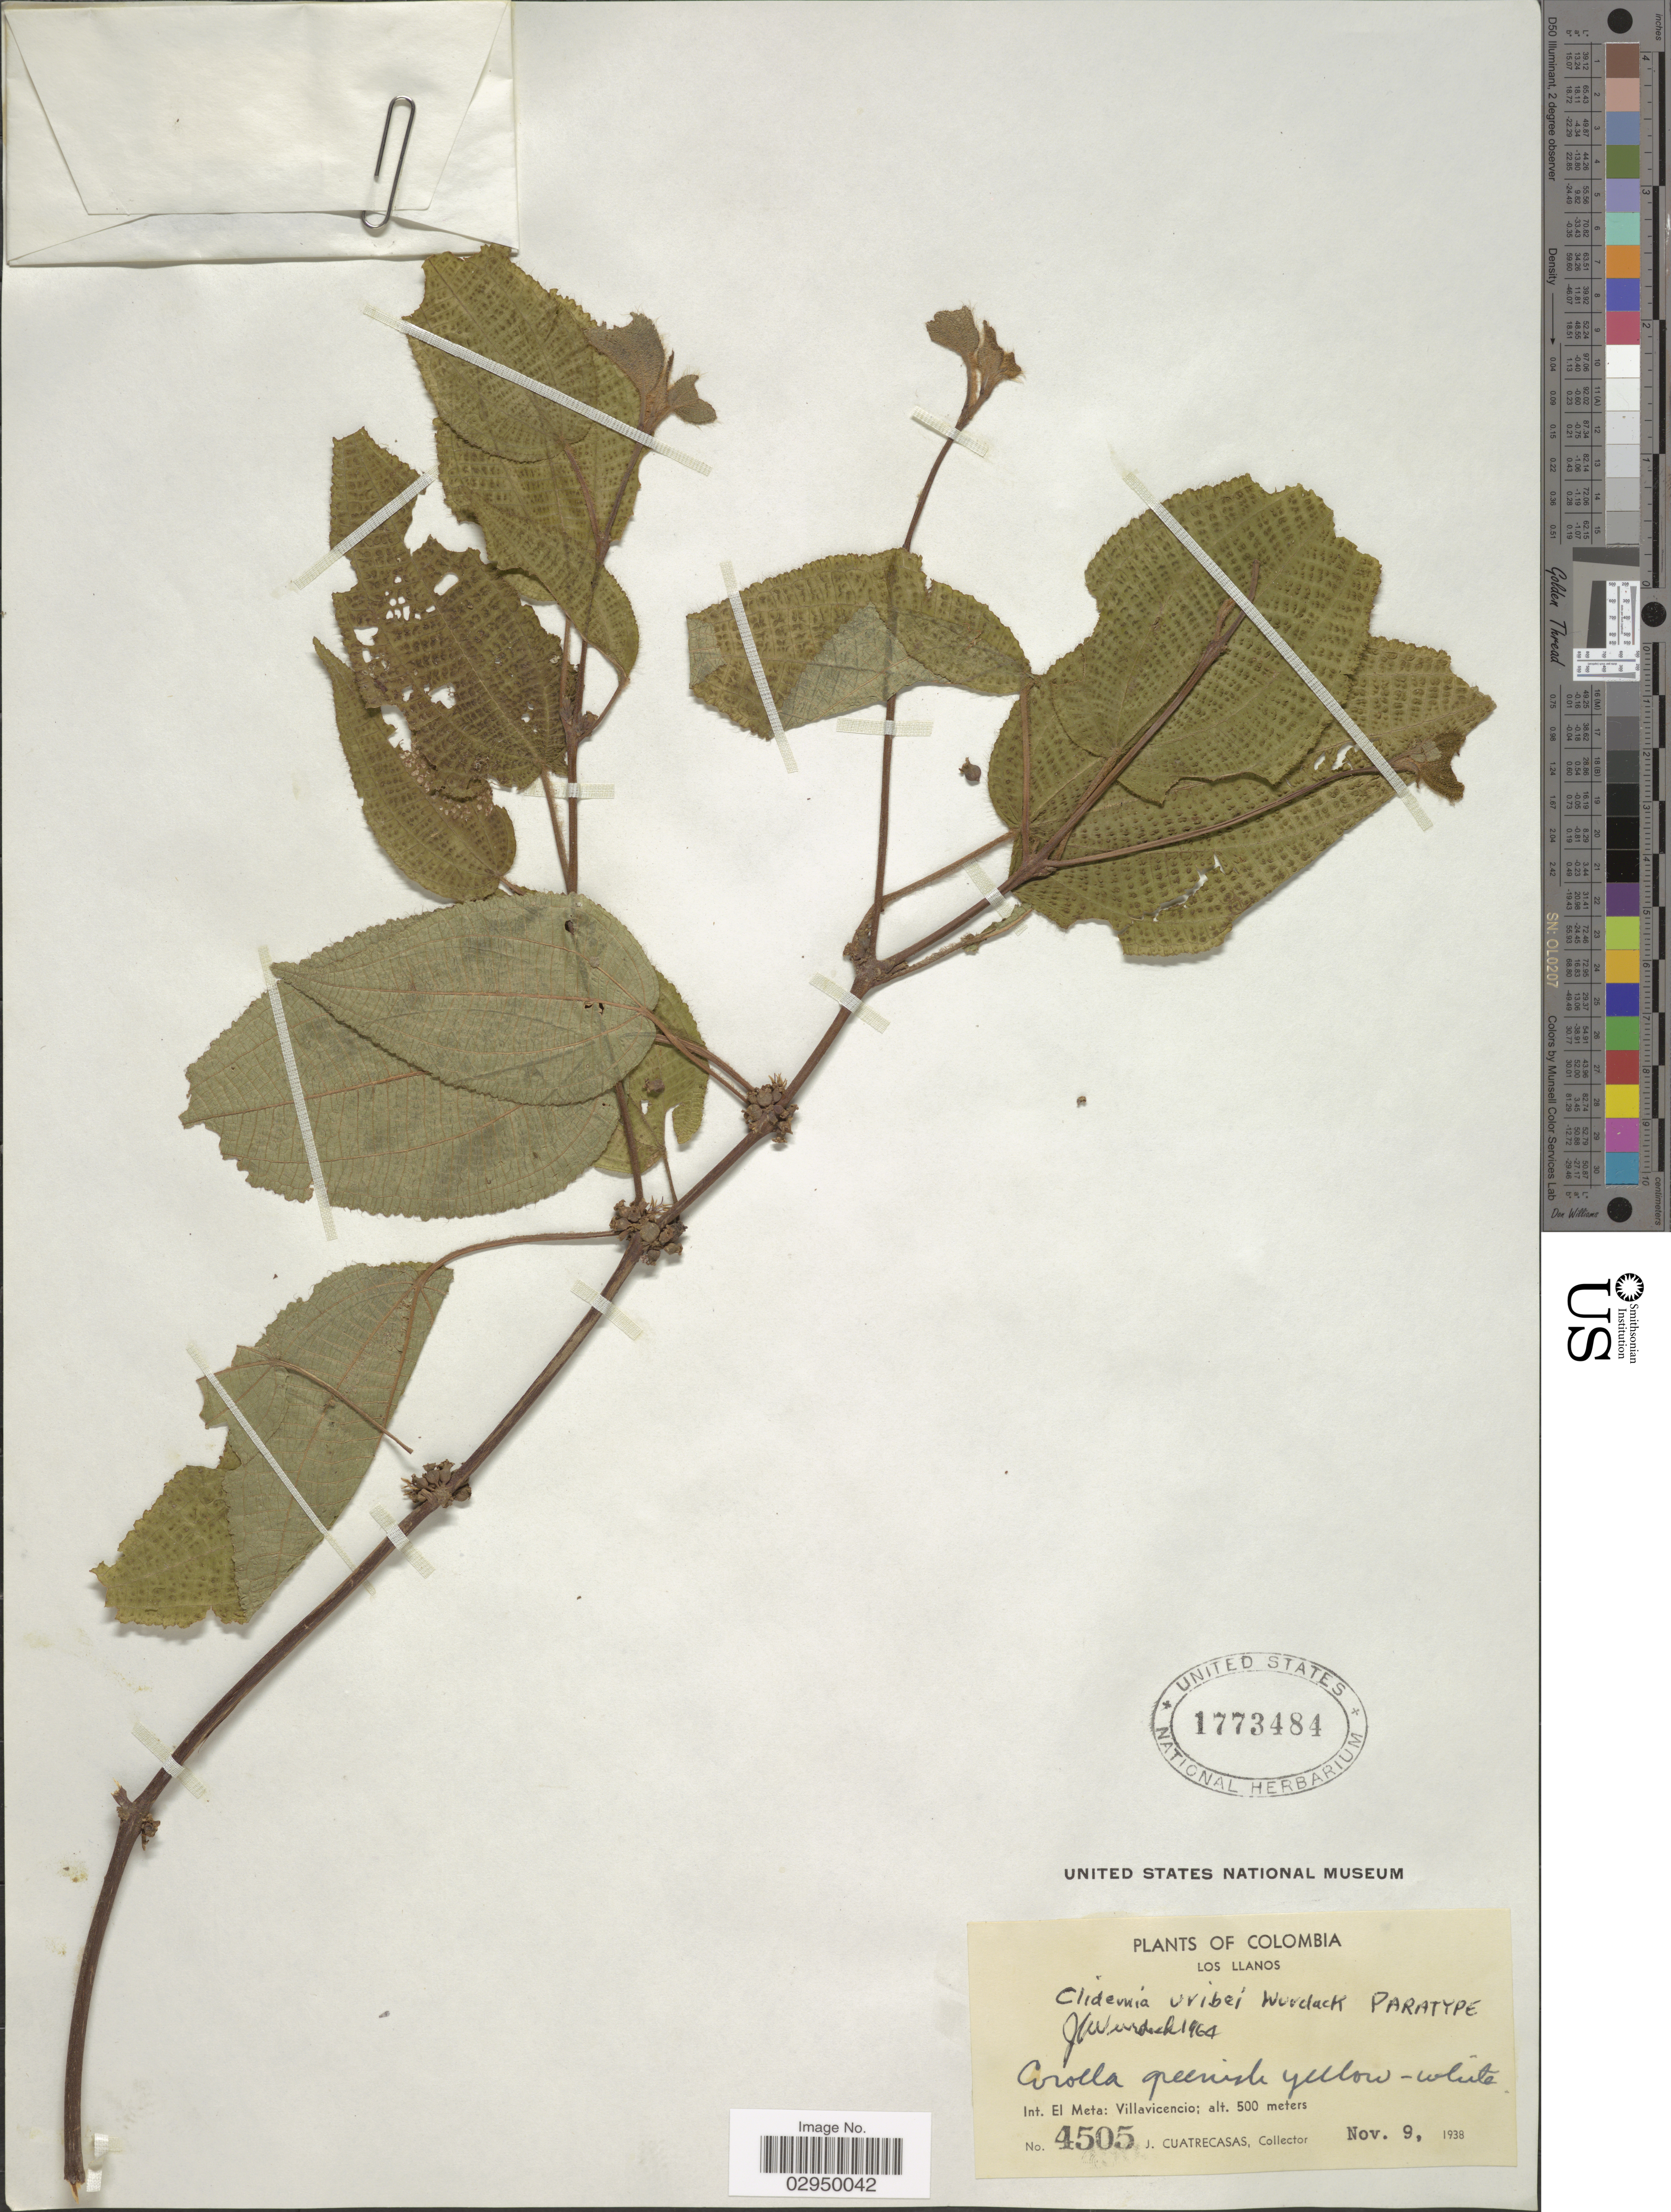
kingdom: Plantae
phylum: Tracheophyta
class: Magnoliopsida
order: Myrtales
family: Melastomataceae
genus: Clidemia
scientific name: Clidemia uribei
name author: Wurdack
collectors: J. Cuatrecasas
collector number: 4505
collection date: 1938-11-09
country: Colombia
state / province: Meta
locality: Los Llanos. Int. El Meta: Villavicencio.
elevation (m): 500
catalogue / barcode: US 1773484